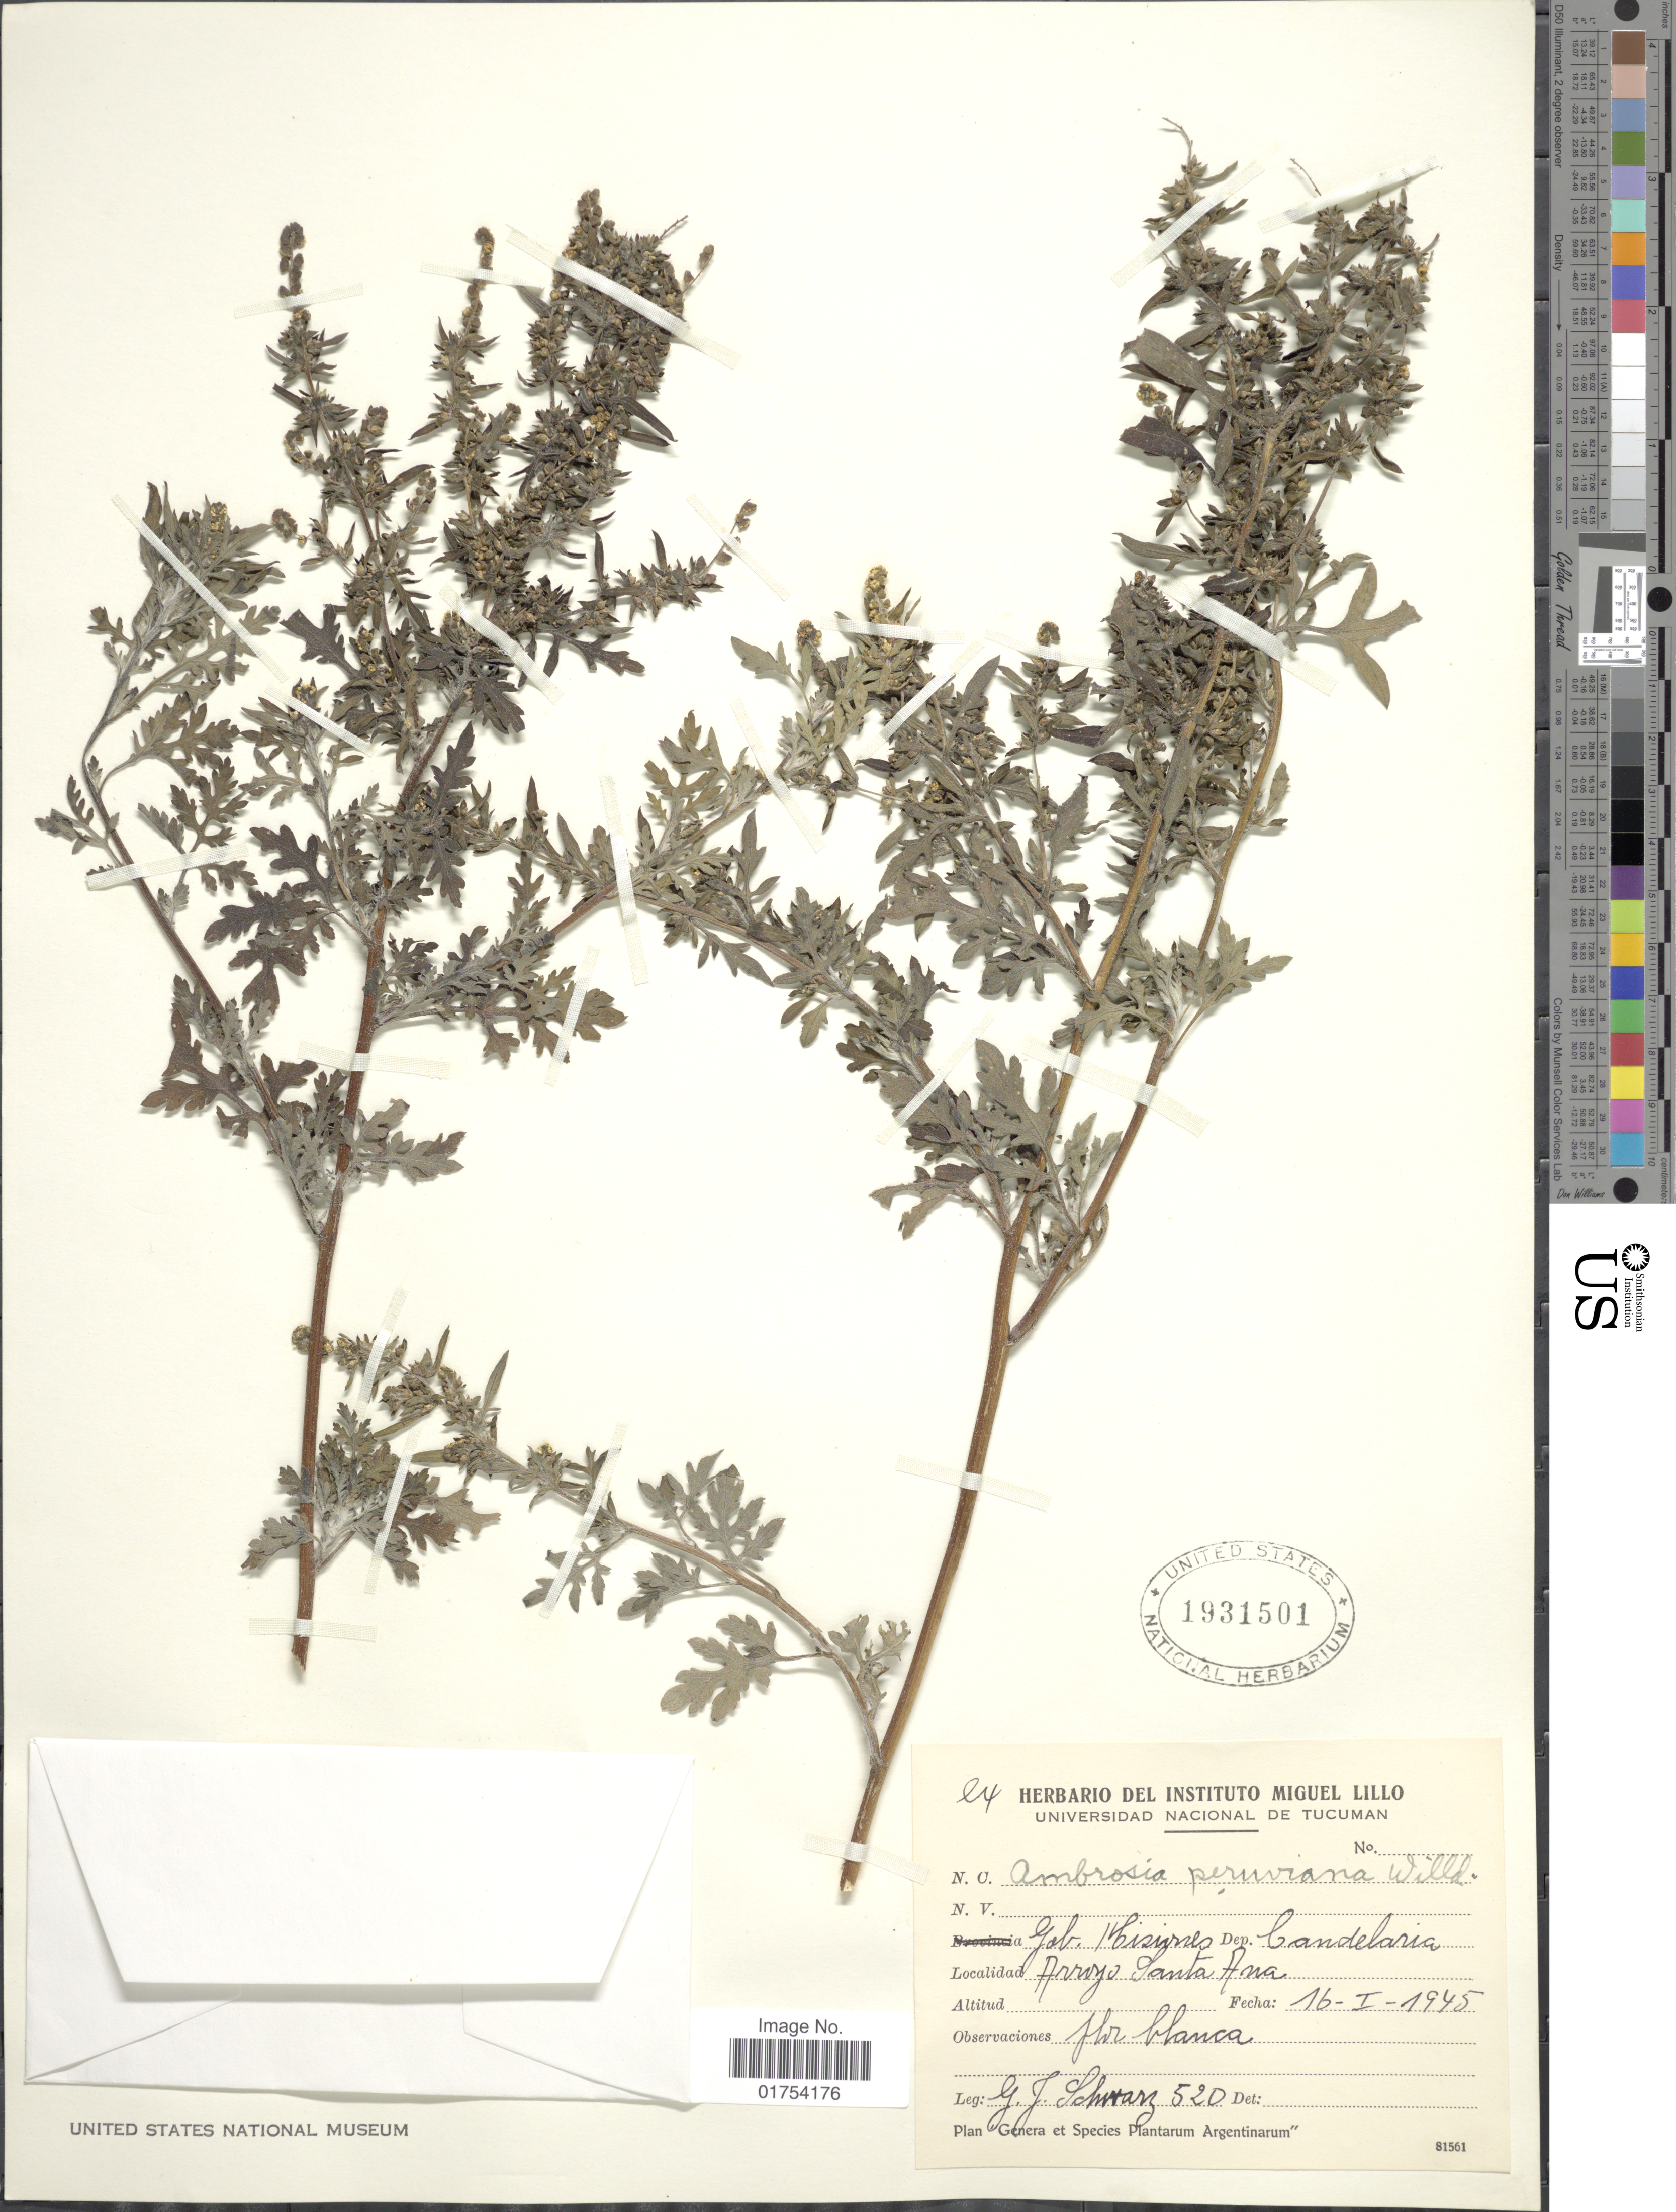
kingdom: Plantae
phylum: Tracheophyta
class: Magnoliopsida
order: Asterales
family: Asteraceae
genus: Ambrosia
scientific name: Ambrosia peruviana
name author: Willd.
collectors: G. Schwartz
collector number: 520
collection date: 1945-01-16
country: Argentina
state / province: Misiones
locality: Gab. Misiones, Dep. Candelaria, Arroyo Santa Ana.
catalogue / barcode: US 1931501